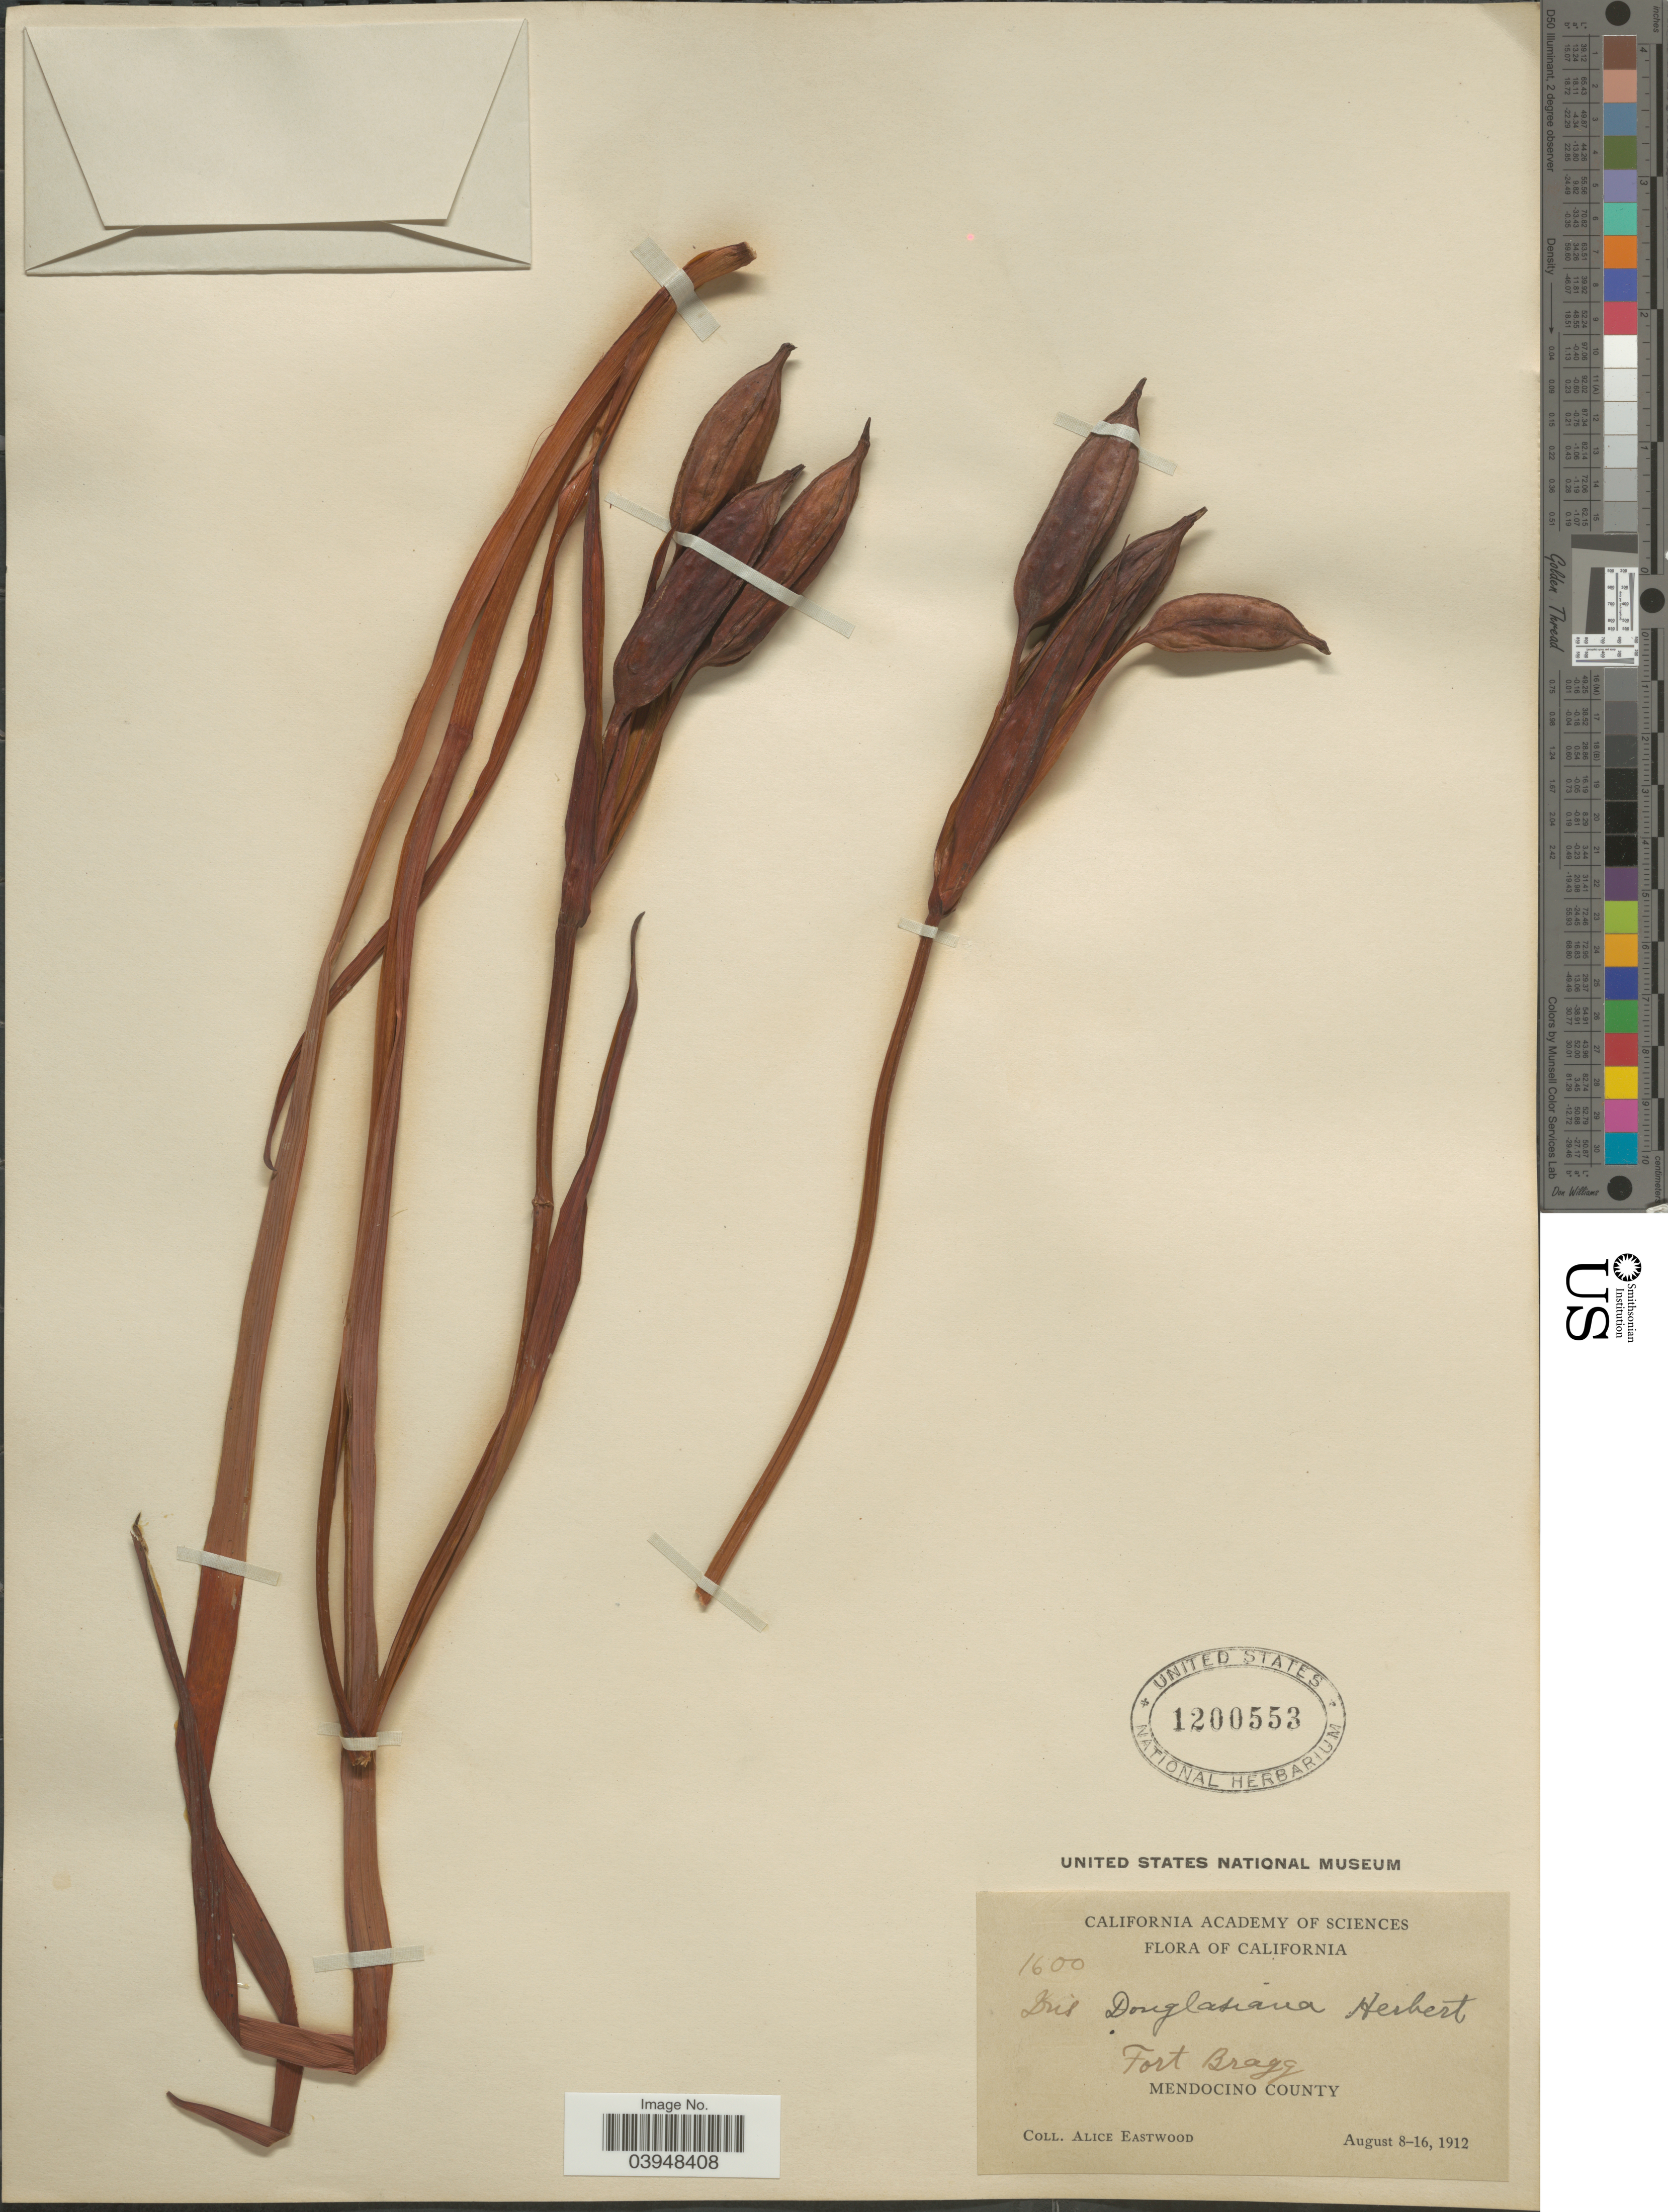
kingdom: Plantae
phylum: Tracheophyta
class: Liliopsida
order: Asparagales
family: Iridaceae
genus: Iris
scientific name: Iris douglasiana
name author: Herb.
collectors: A. Eastwood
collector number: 1600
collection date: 1912-08-08/1912-08-16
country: United States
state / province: California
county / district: Mendocino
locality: Fort Bragg. Mendocino County.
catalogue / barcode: US 1200553